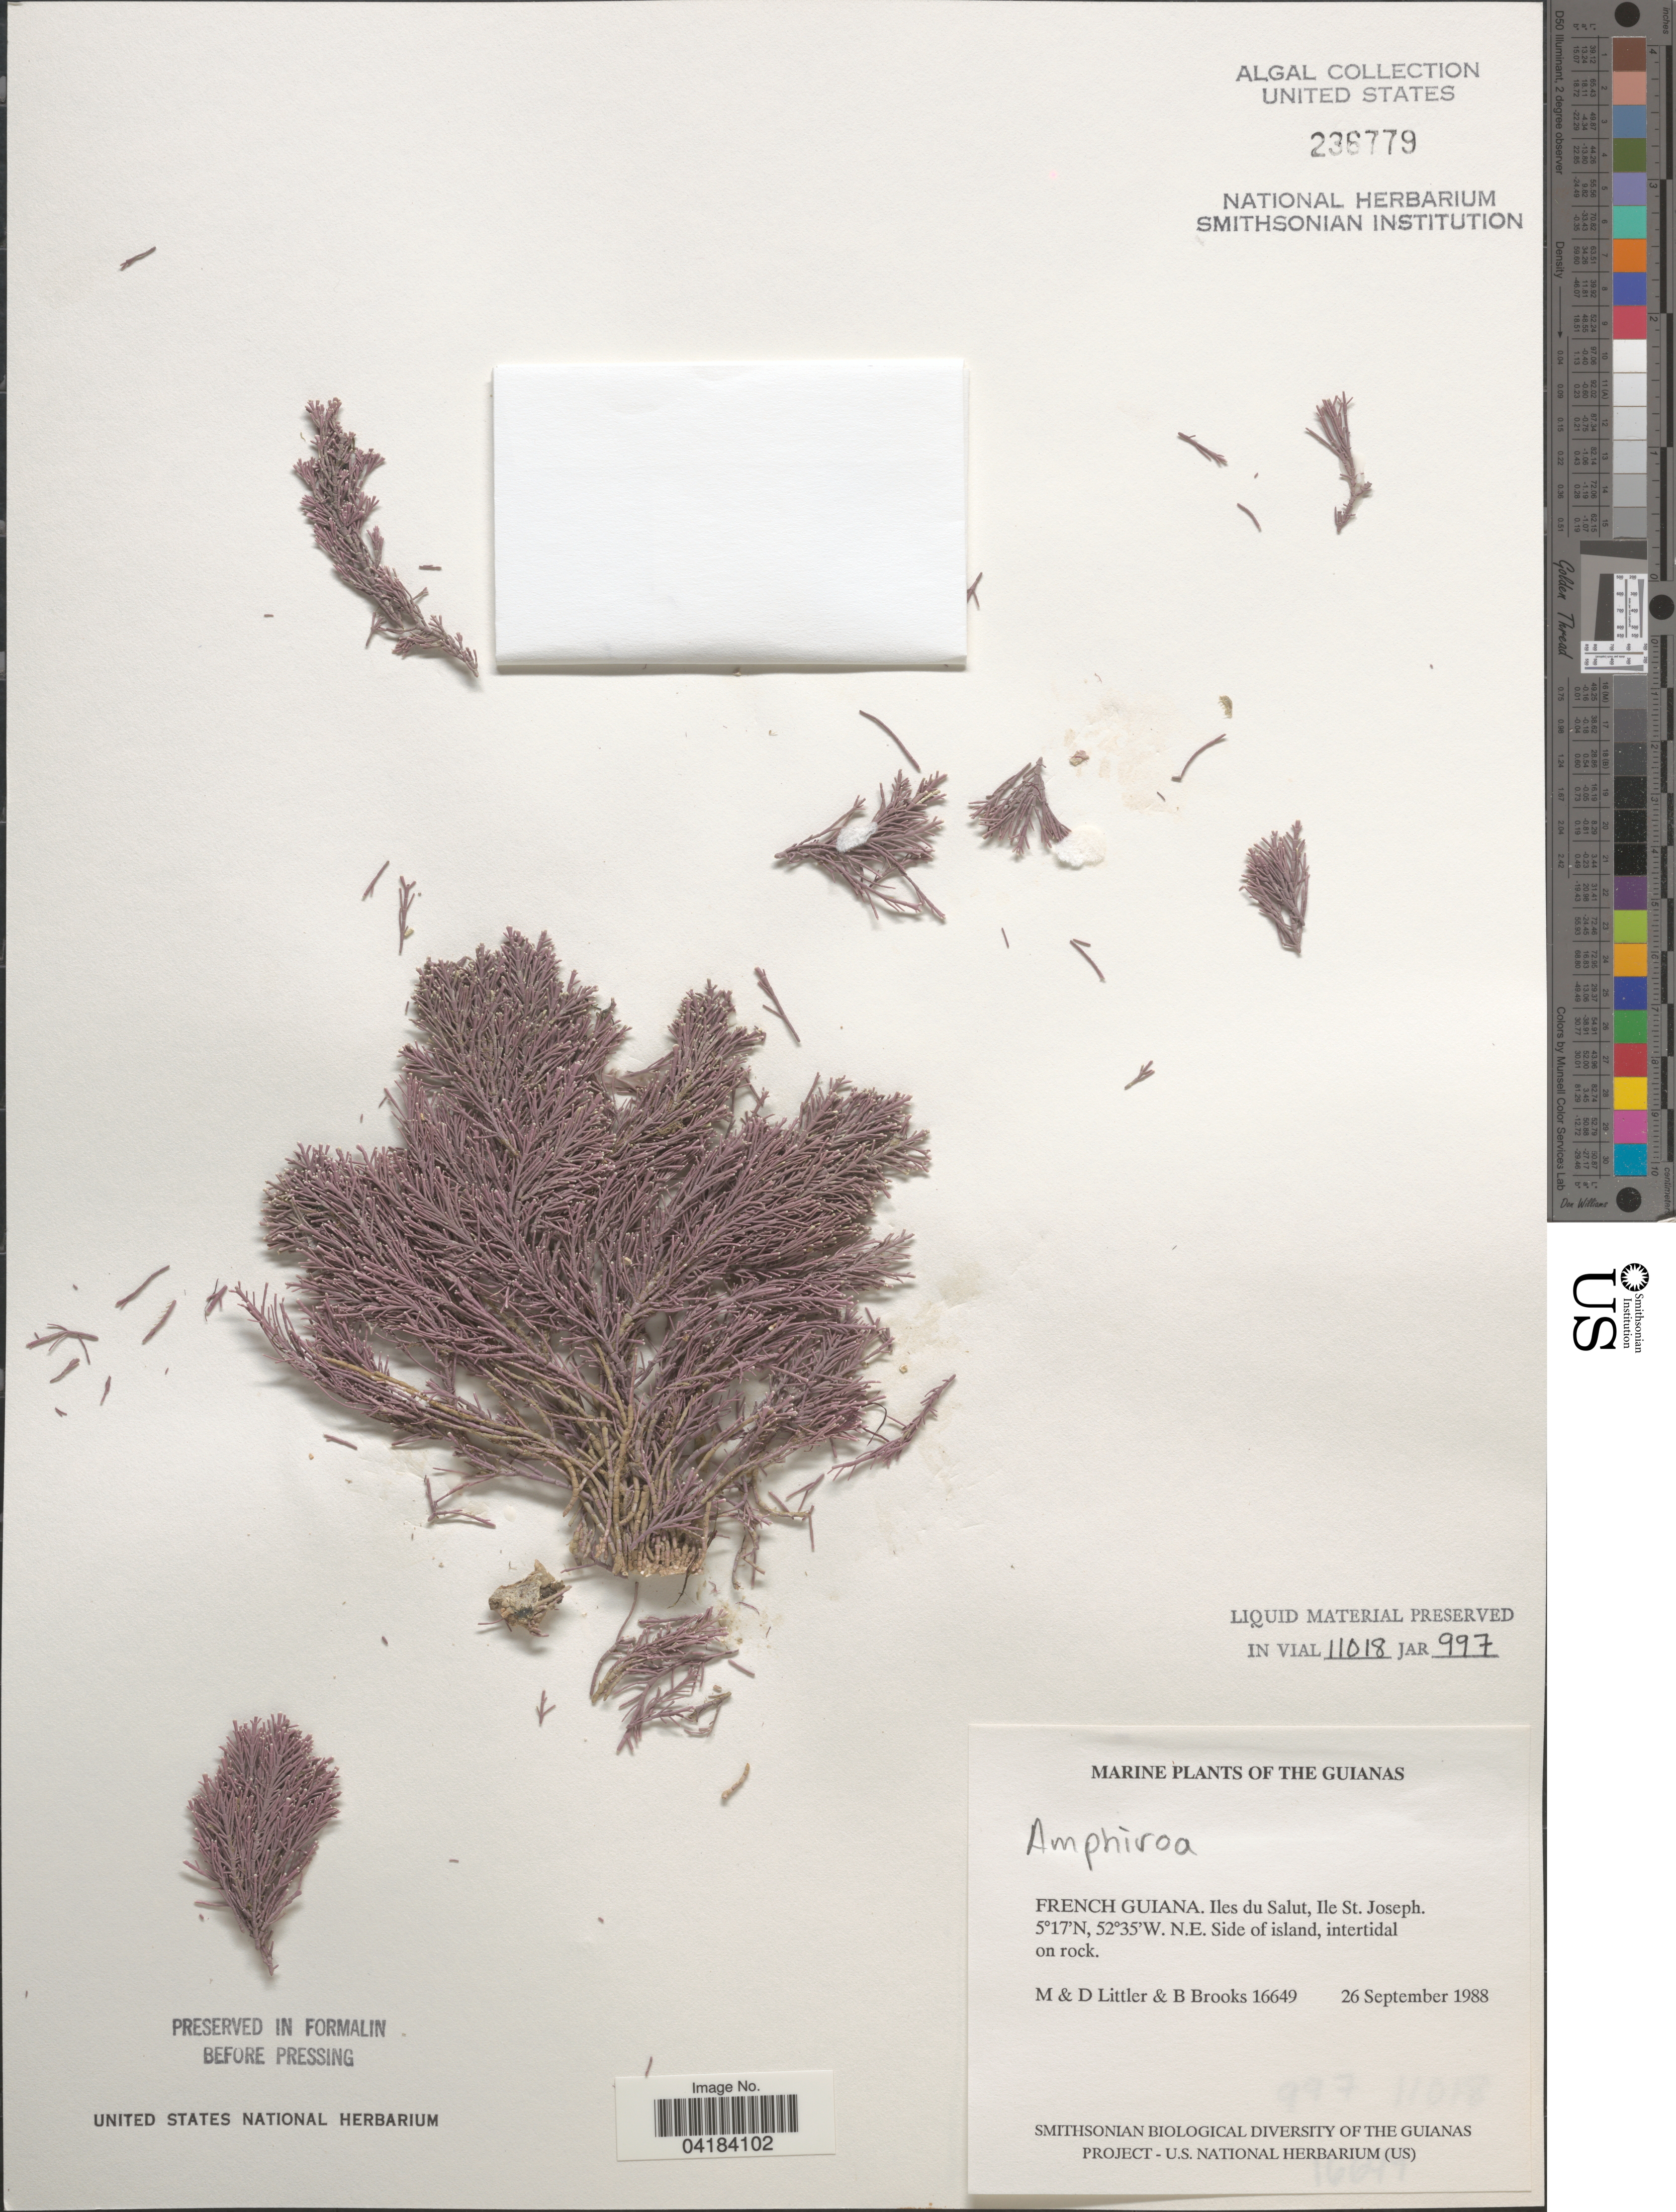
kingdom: Plantae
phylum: Rhodophyta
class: Florideophyceae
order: Corallinales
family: Lithophyllaceae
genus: Amphiroa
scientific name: Amphiroa sp.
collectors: M. Littler, D. S. Littler & B. Brooks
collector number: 16649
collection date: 1988-09-26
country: French Guiana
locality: Iles du Salut, Ile St. Joseph. N.E. Side of island.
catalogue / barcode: US 236779